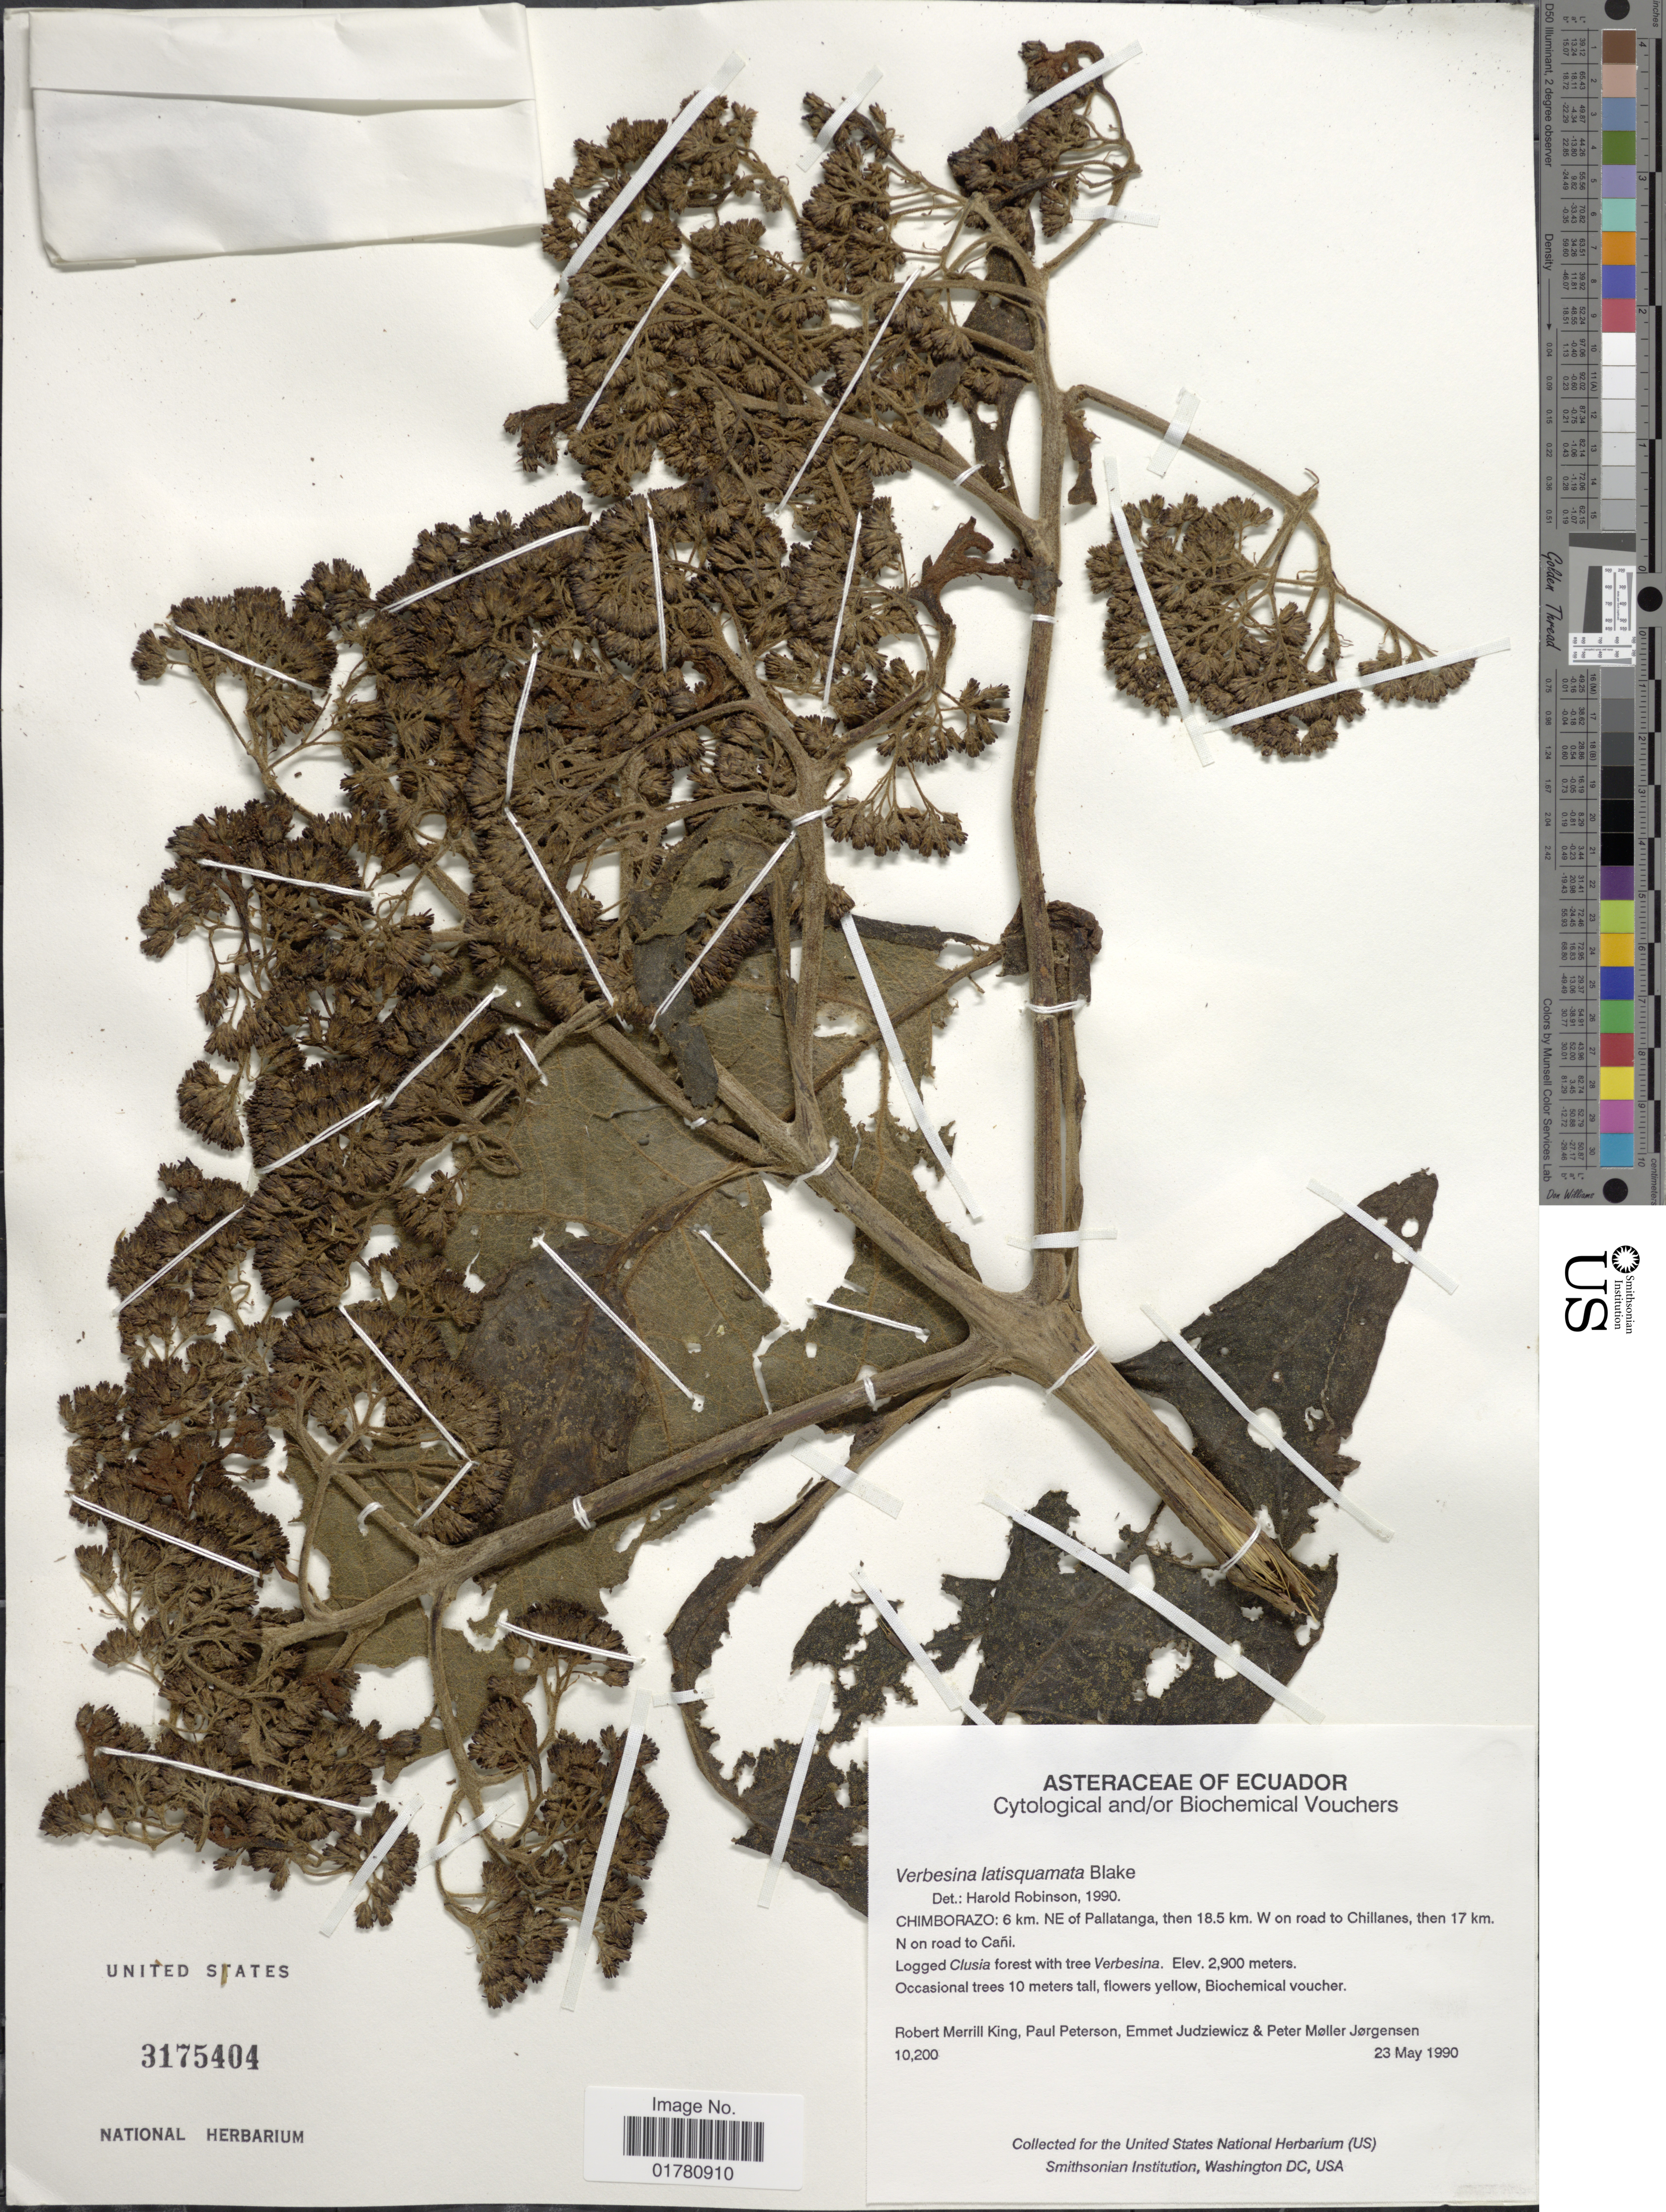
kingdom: Plantae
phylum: Tracheophyta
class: Magnoliopsida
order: Asterales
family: Asteraceae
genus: Verbesina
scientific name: Verbesina latisquama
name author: S.F. Blake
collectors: R. M. King, P. M. Peterson, E. Judziewicz & P. M. Jørgensen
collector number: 10200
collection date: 1990-05-23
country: Ecuador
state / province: Chimborazo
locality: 6 km NE of Pallatanga, then 18.5 km W on road to Chillanes, then 17 km N on road to Cañi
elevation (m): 2900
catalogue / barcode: US 3175404